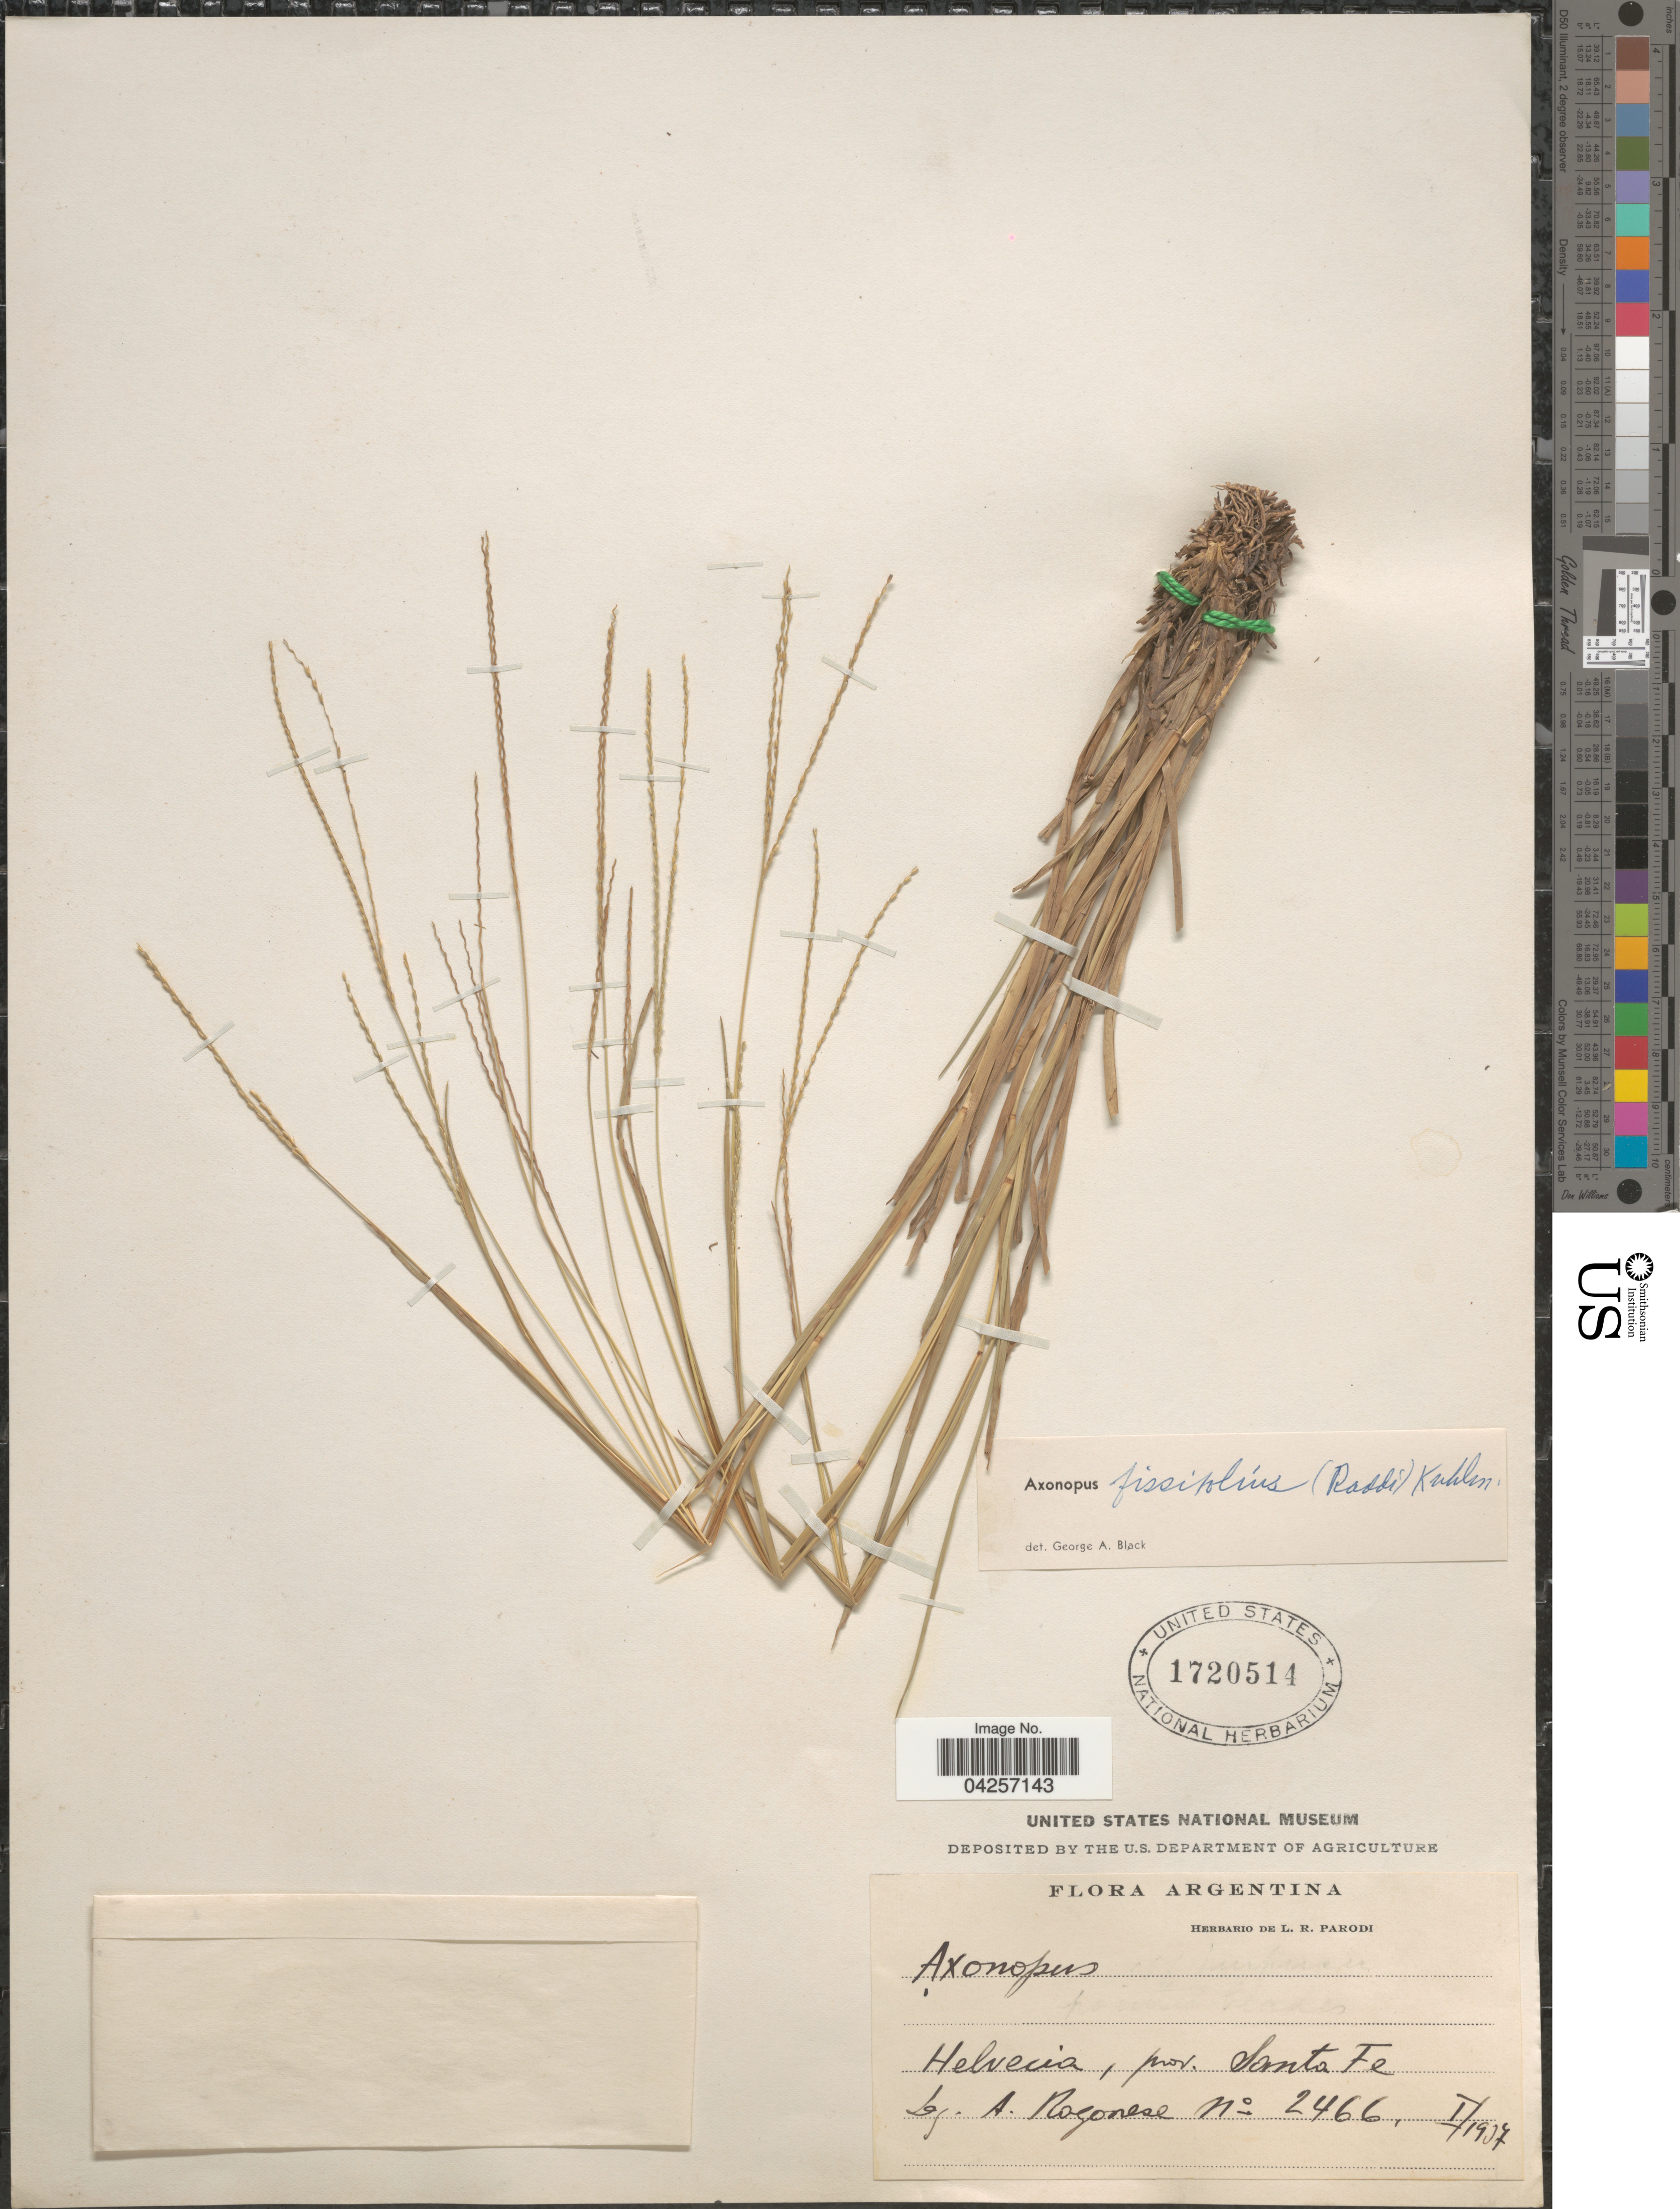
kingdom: Plantae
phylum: Tracheophyta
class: Liliopsida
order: Poales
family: Poaceae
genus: Axonopus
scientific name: Axonopus fissifolius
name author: (Raddi) Kuhlm.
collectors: A. Ragonese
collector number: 2466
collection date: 1907-01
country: Argentina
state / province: Santa Fe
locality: Helvecia, prov. Santa Fe.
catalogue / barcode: US 1720514